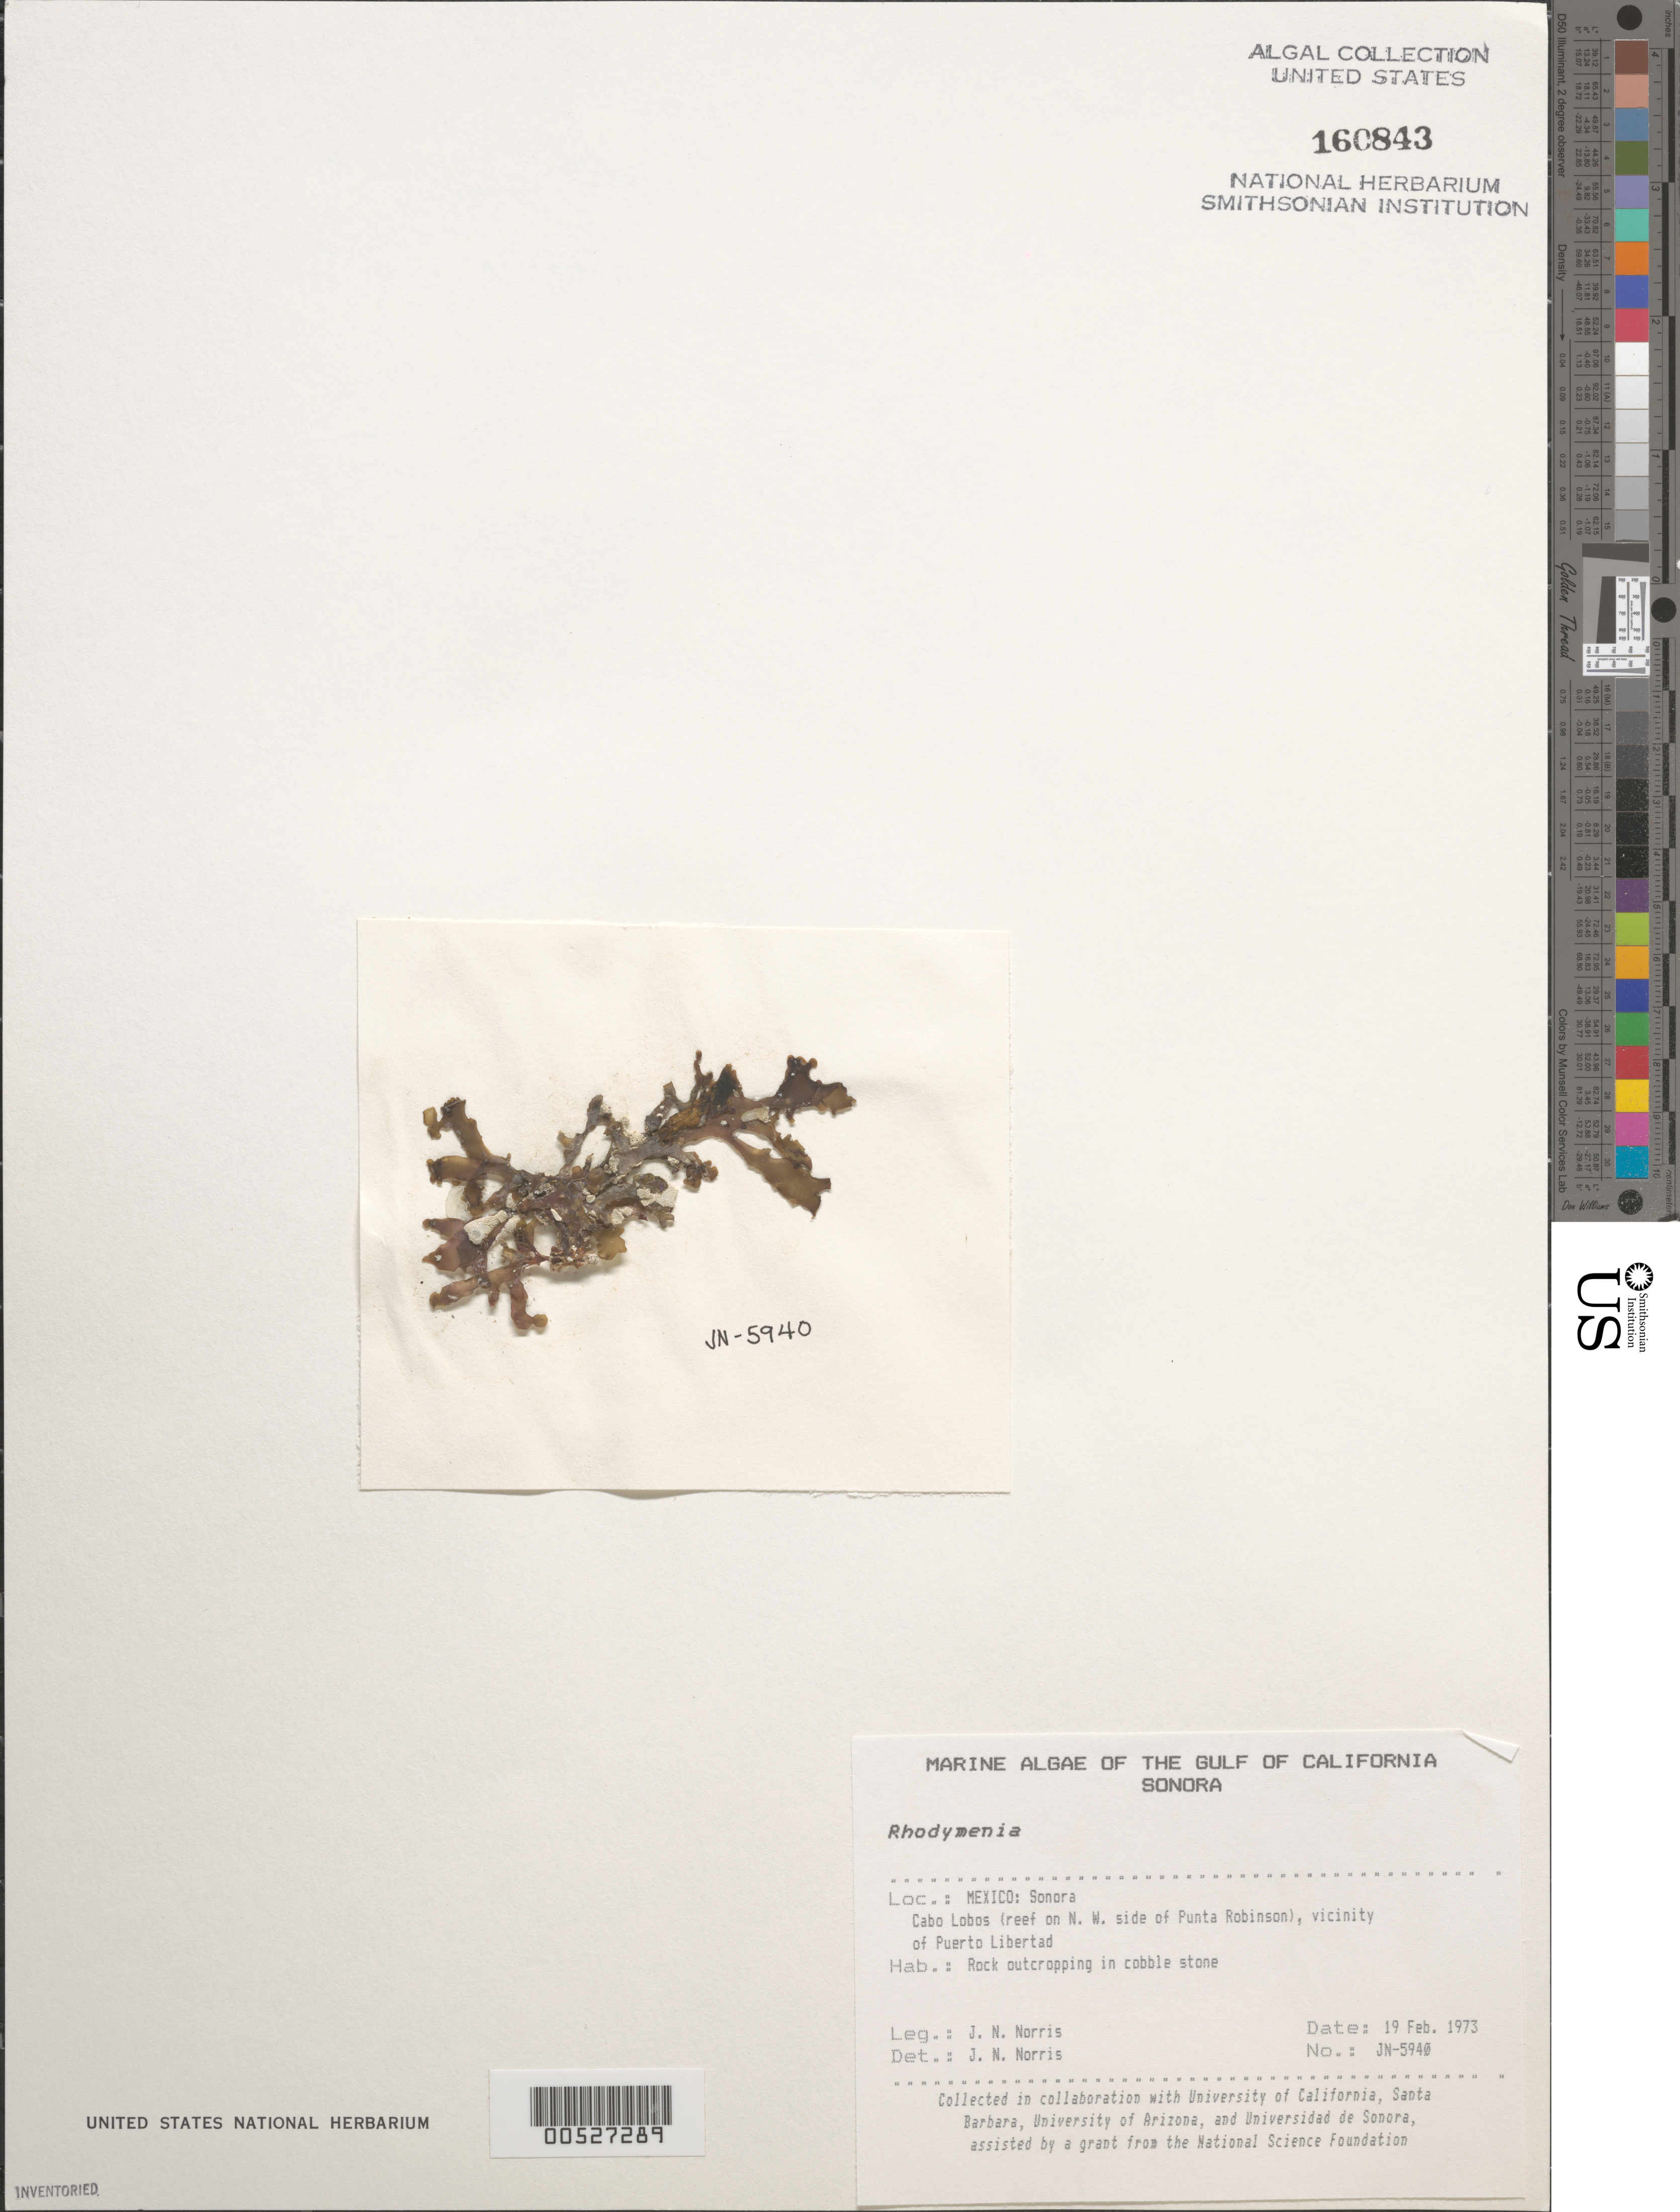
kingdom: Plantae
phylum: Rhodophyta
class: Florideophyceae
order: Rhodymeniales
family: Rhodymeniaceae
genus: Rhodymenia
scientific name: Rhodymenia sp.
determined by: Norris, James N.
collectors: J. N. Norris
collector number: JN-5940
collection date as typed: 19 Feb 1973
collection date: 1973-02-19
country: Mexico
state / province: Sonora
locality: Cabo Lobos, northwest Punta Robinson, Puerto Libertad area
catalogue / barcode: US 160843